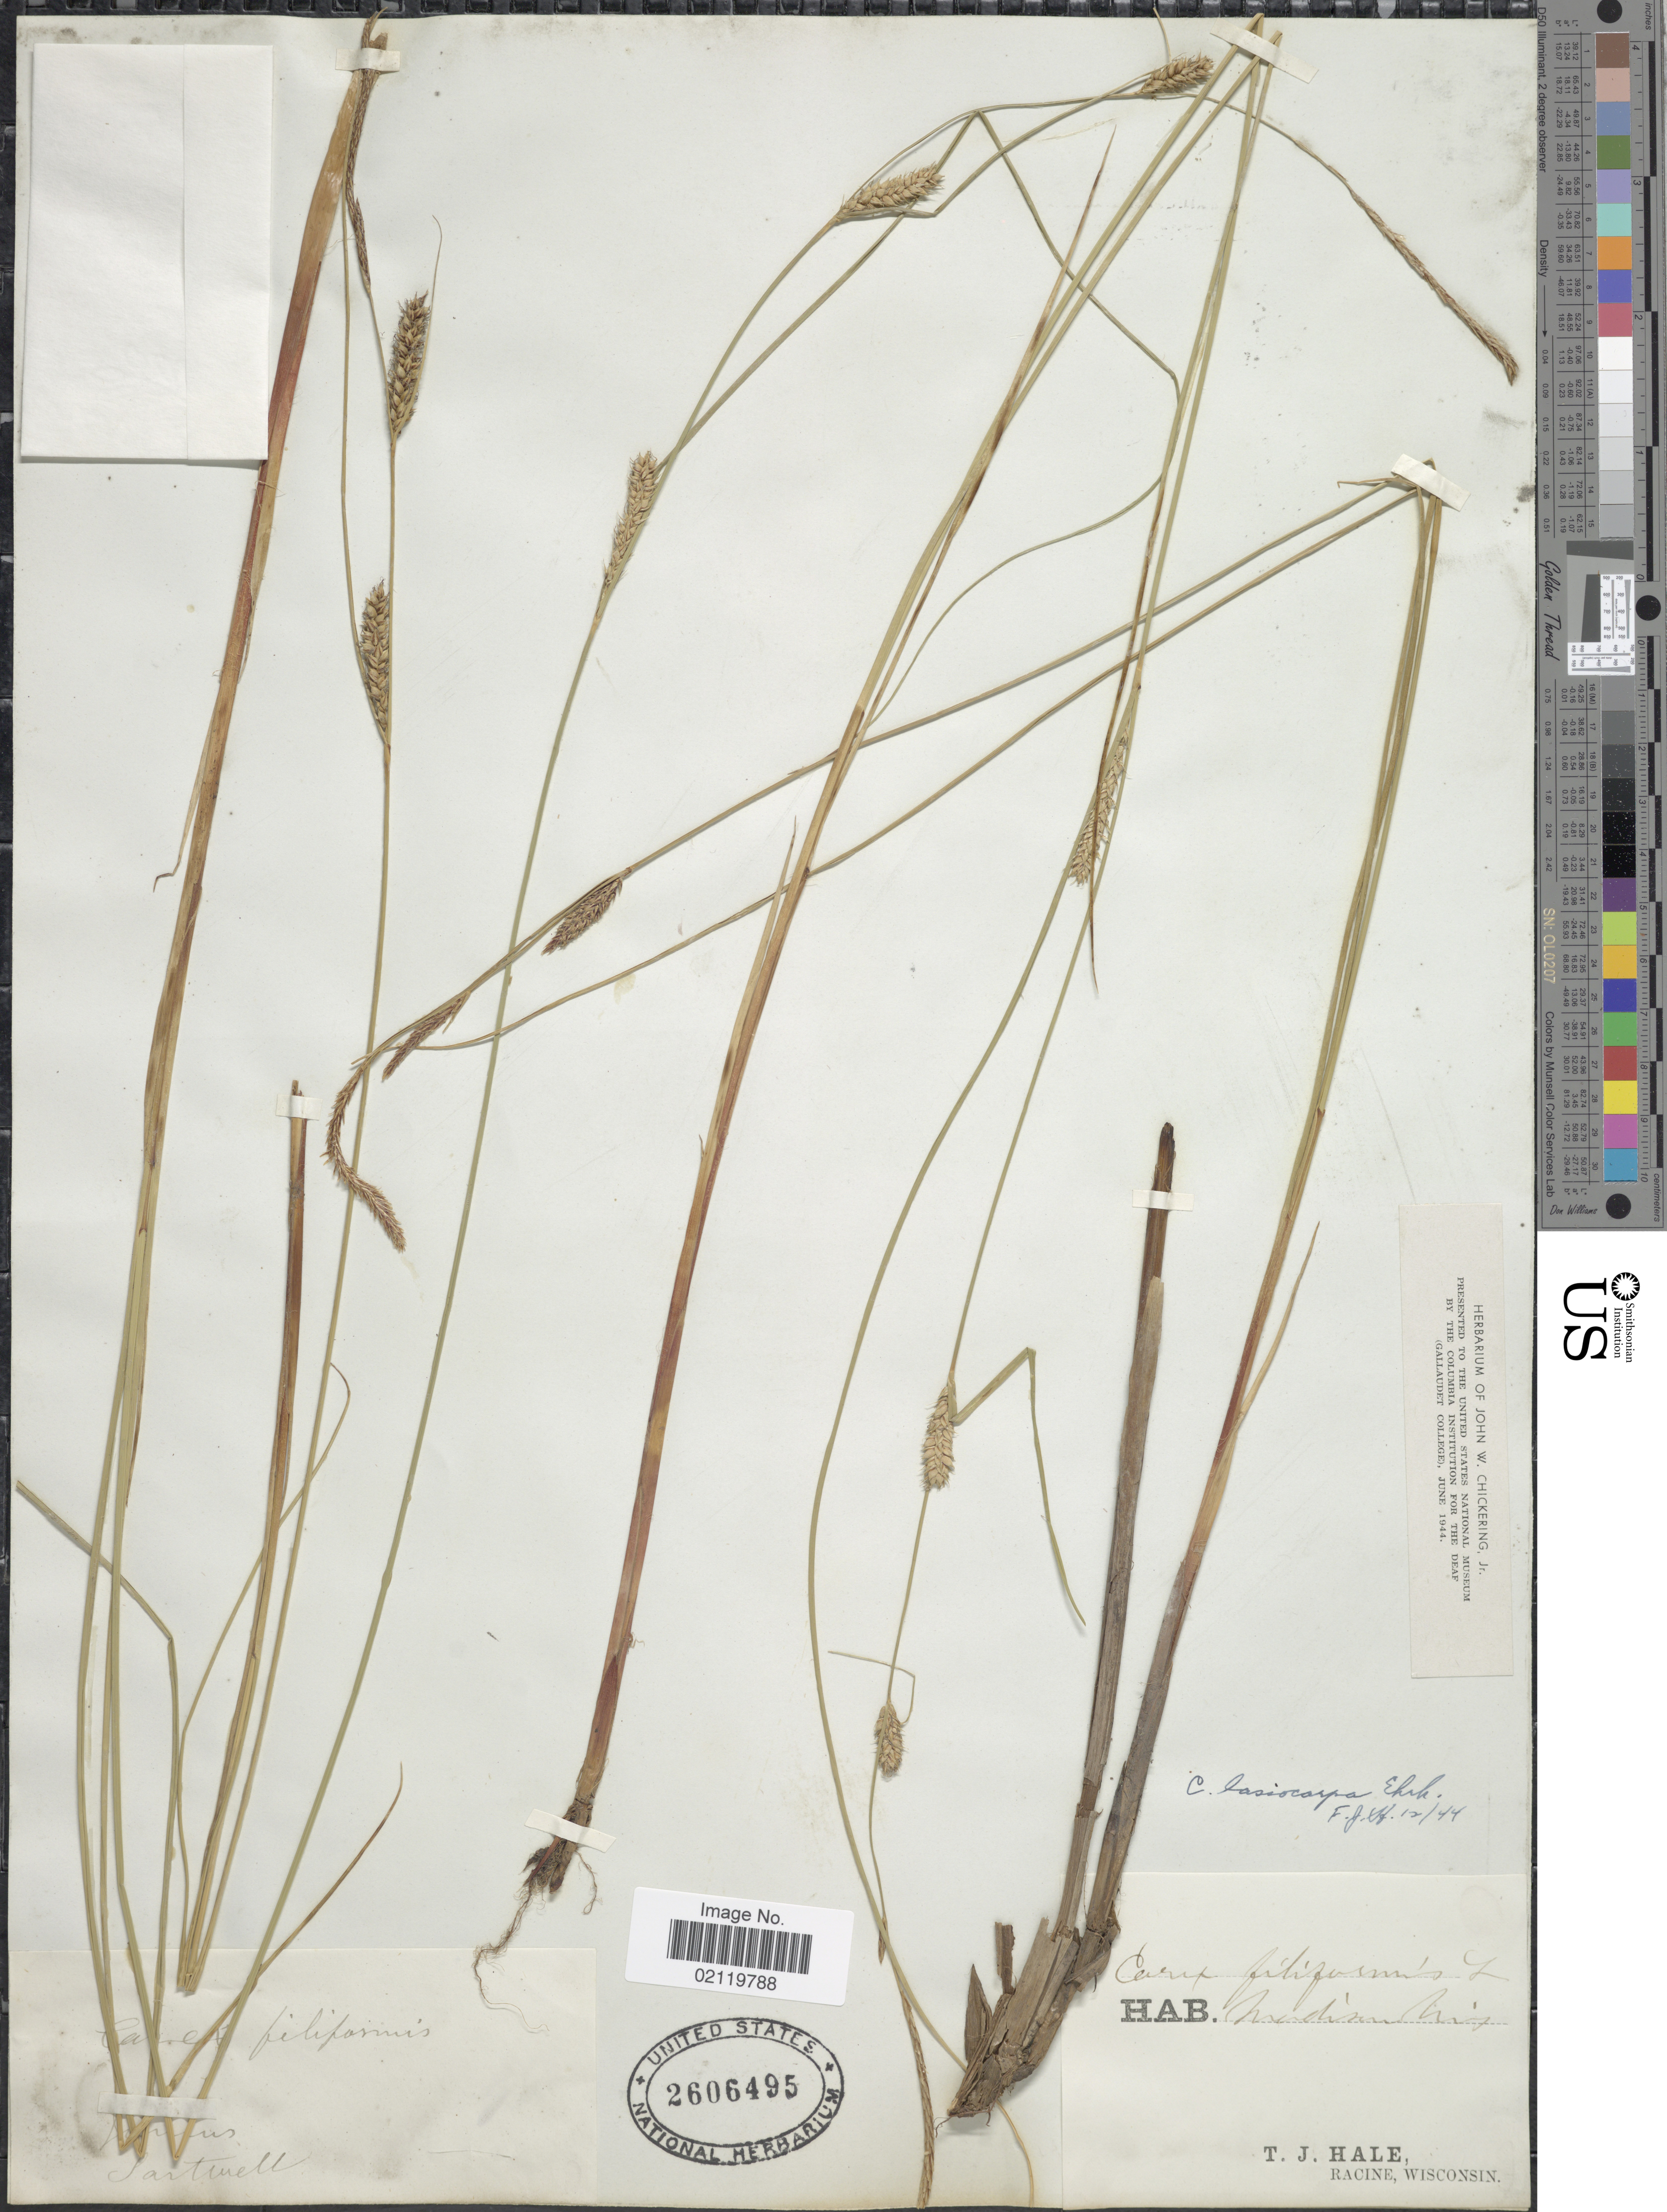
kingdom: Plantae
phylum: Tracheophyta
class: Liliopsida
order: Poales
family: Cyperaceae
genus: Carex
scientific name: Carex lasiocarpa var. americana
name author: Fernald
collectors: Sartwell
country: United States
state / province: New York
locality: Junius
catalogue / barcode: US 2606495